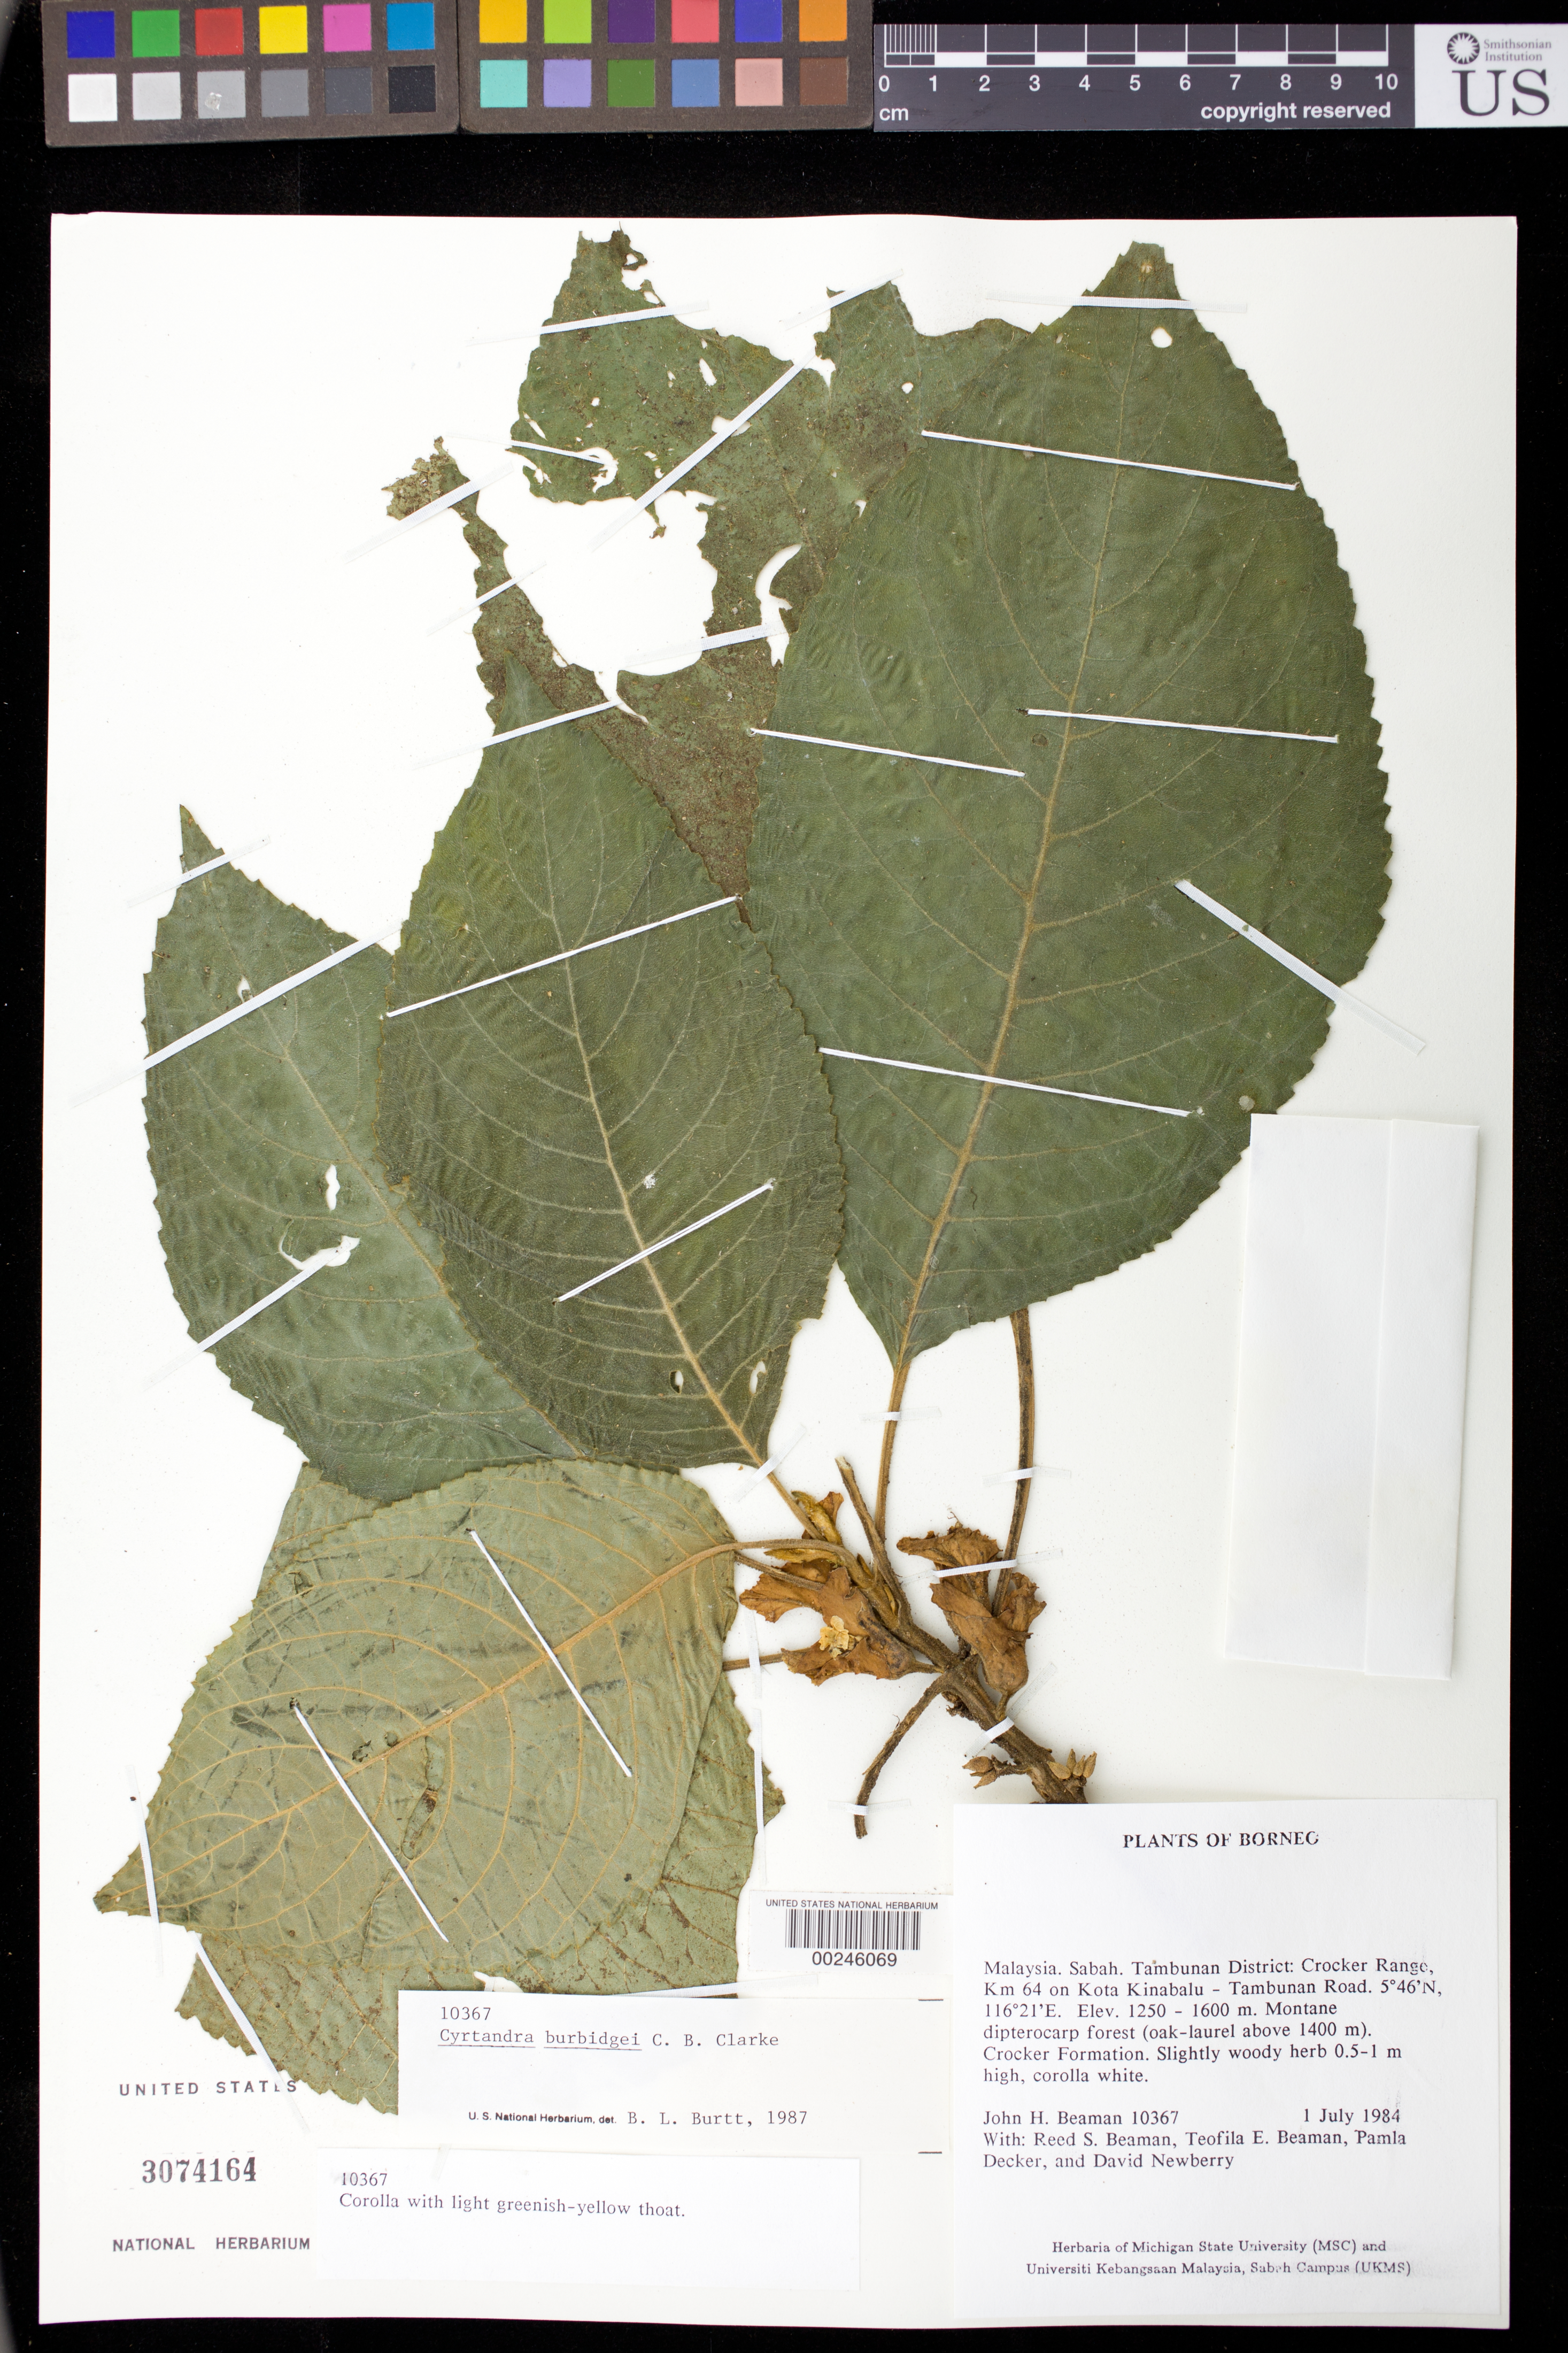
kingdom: Plantae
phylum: Tracheophyta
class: Magnoliopsida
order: Lamiales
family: Gesneriaceae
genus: Cyrtandra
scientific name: Cyrtandra burbidgei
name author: C.B. Clarke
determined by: Burtt, B. L.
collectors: J. H. Beaman, R. S. Beaman, T. E. Beaman, P. Decker & D. Newberry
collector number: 10367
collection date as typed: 01 Jul 1984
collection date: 1984-07-01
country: Malaysia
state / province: Sabah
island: Borneo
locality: Tambunan dist, crocker range, km 64 on kota kinabalu - tambunan road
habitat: Montane dipterocarp forest (oak-laurel above 1400 m), crocker formation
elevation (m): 1250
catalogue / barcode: US 3074164